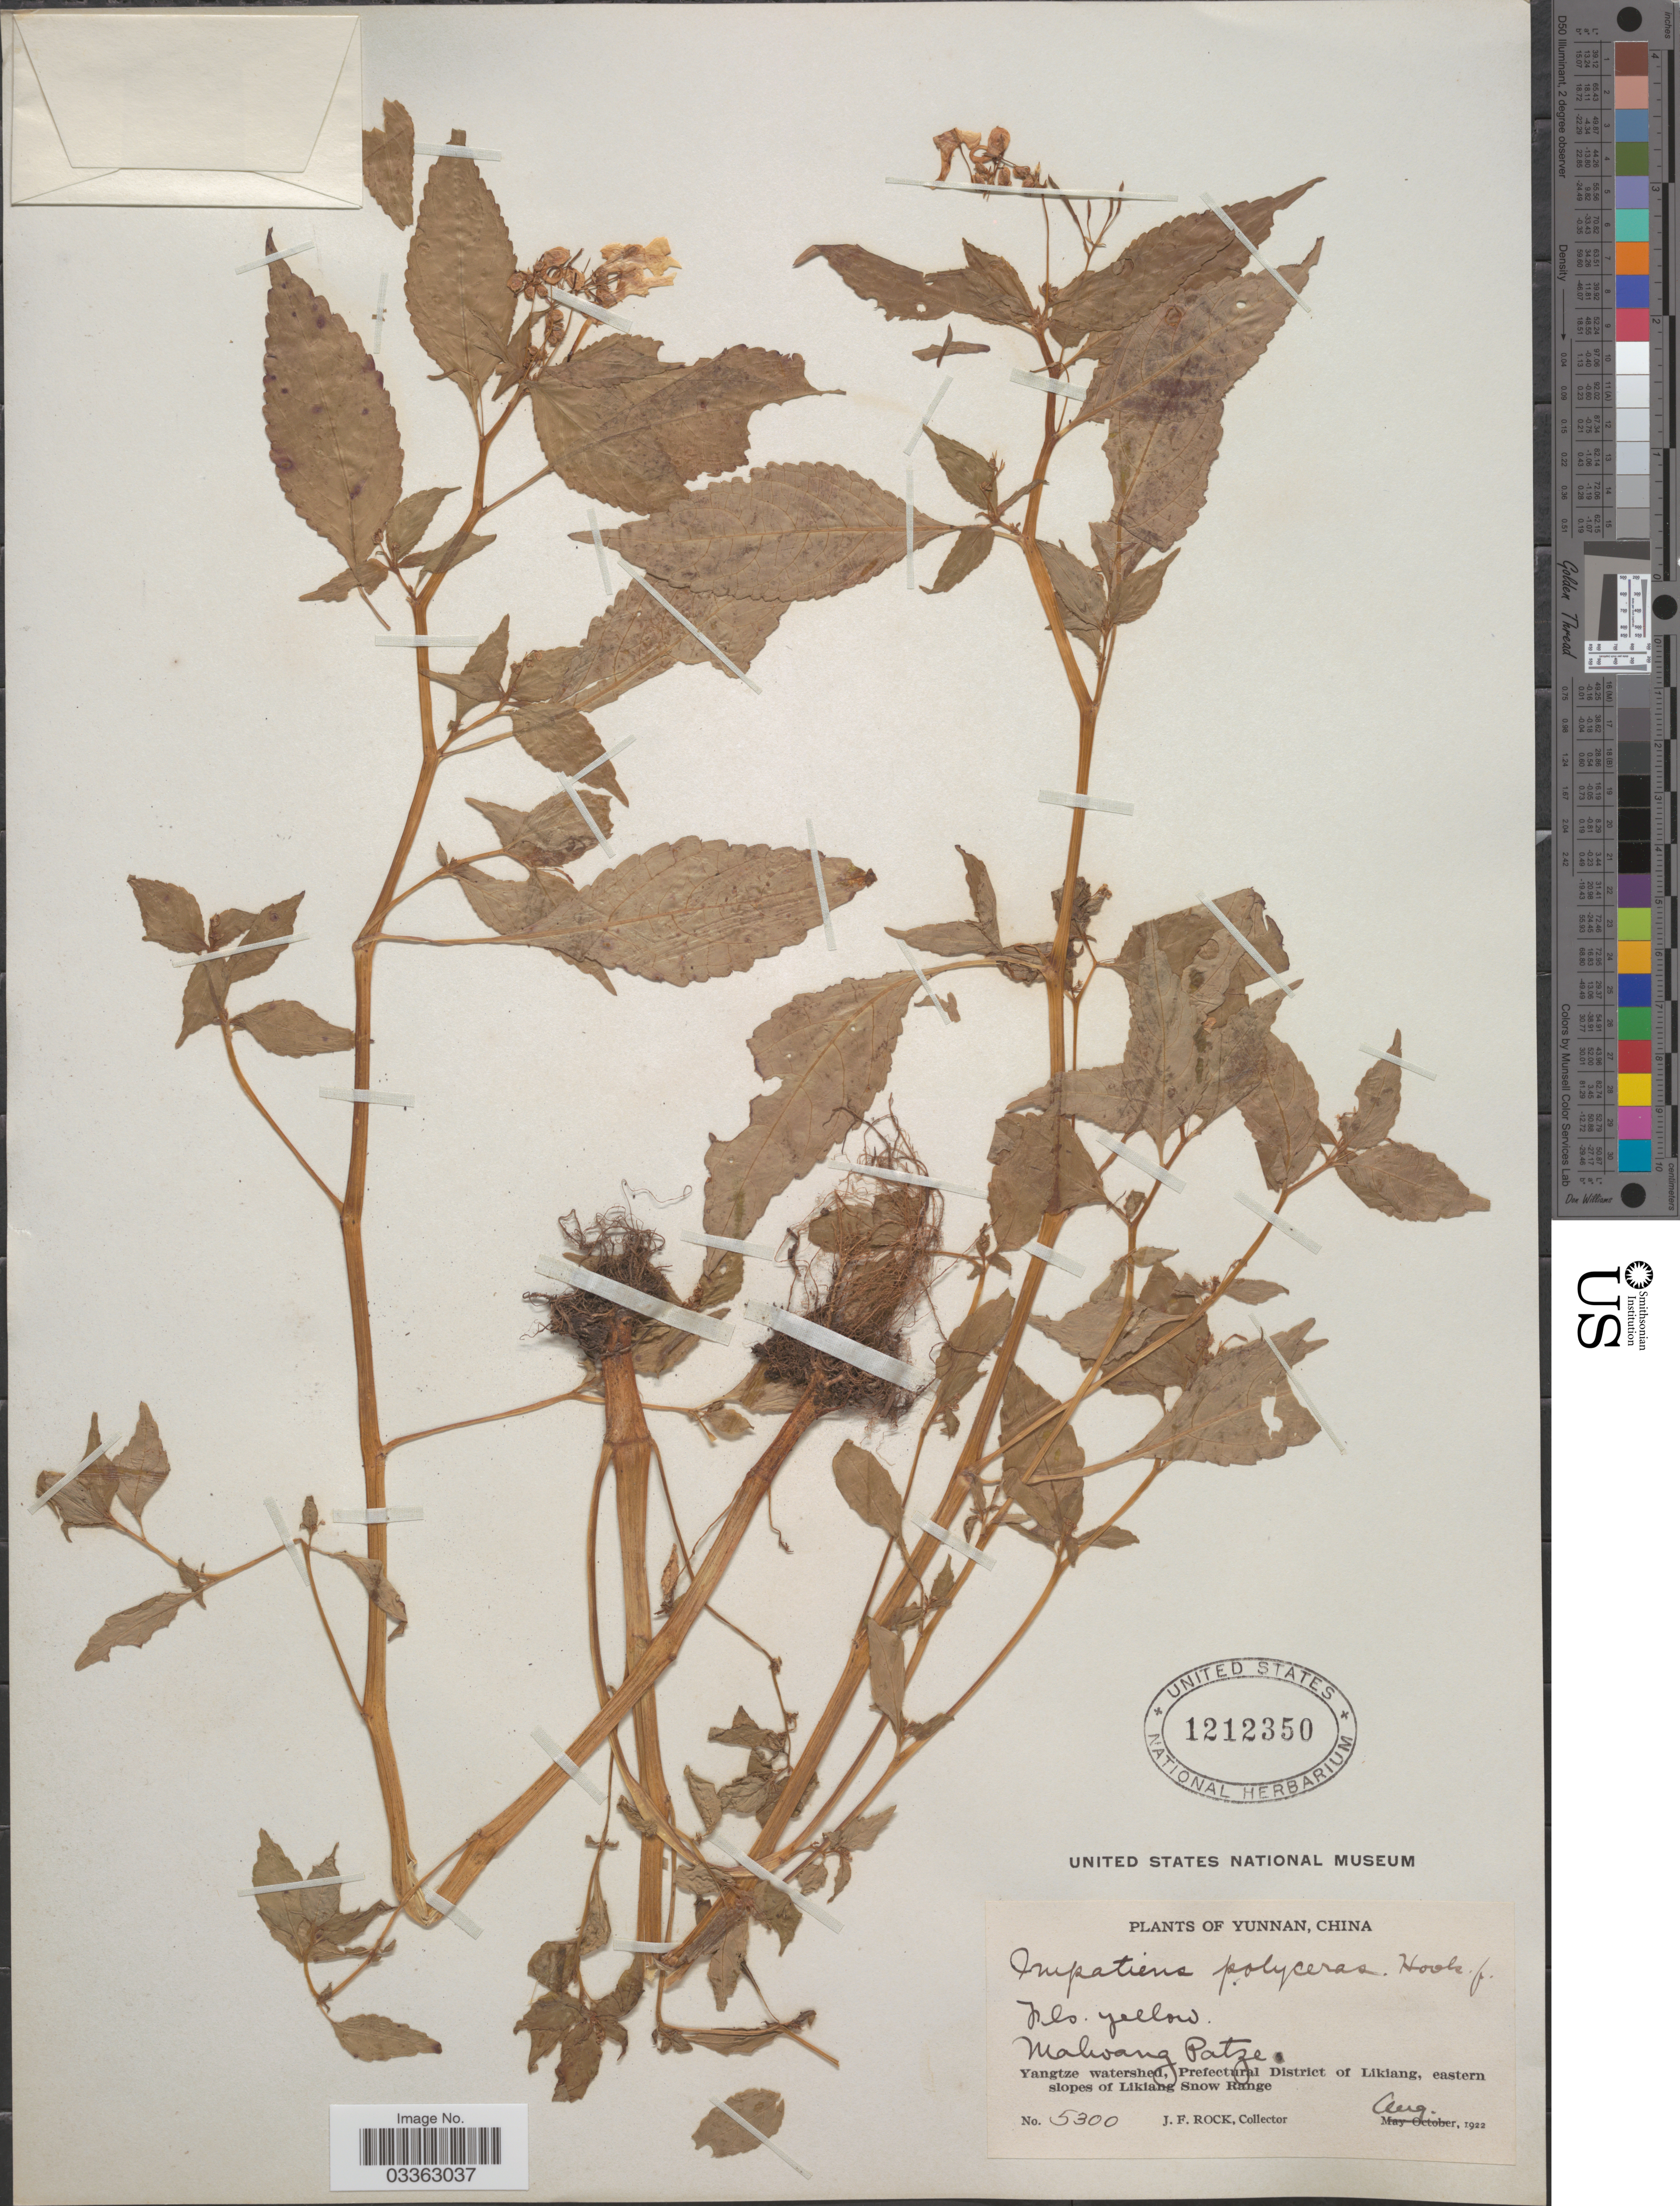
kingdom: Plantae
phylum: Tracheophyta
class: Magnoliopsida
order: Ericales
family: Balsaminaceae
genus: Impatiens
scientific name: Impatiens polyceras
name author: Hook. f. ex W.W. Sm.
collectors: J. Rock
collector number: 5300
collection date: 1922-08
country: China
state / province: Yunnan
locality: Mahoang Patze, Yangtze watershed, Prefectural District of Likiang, eastern slopes of Likiang Snow Range.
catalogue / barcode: US 1212350